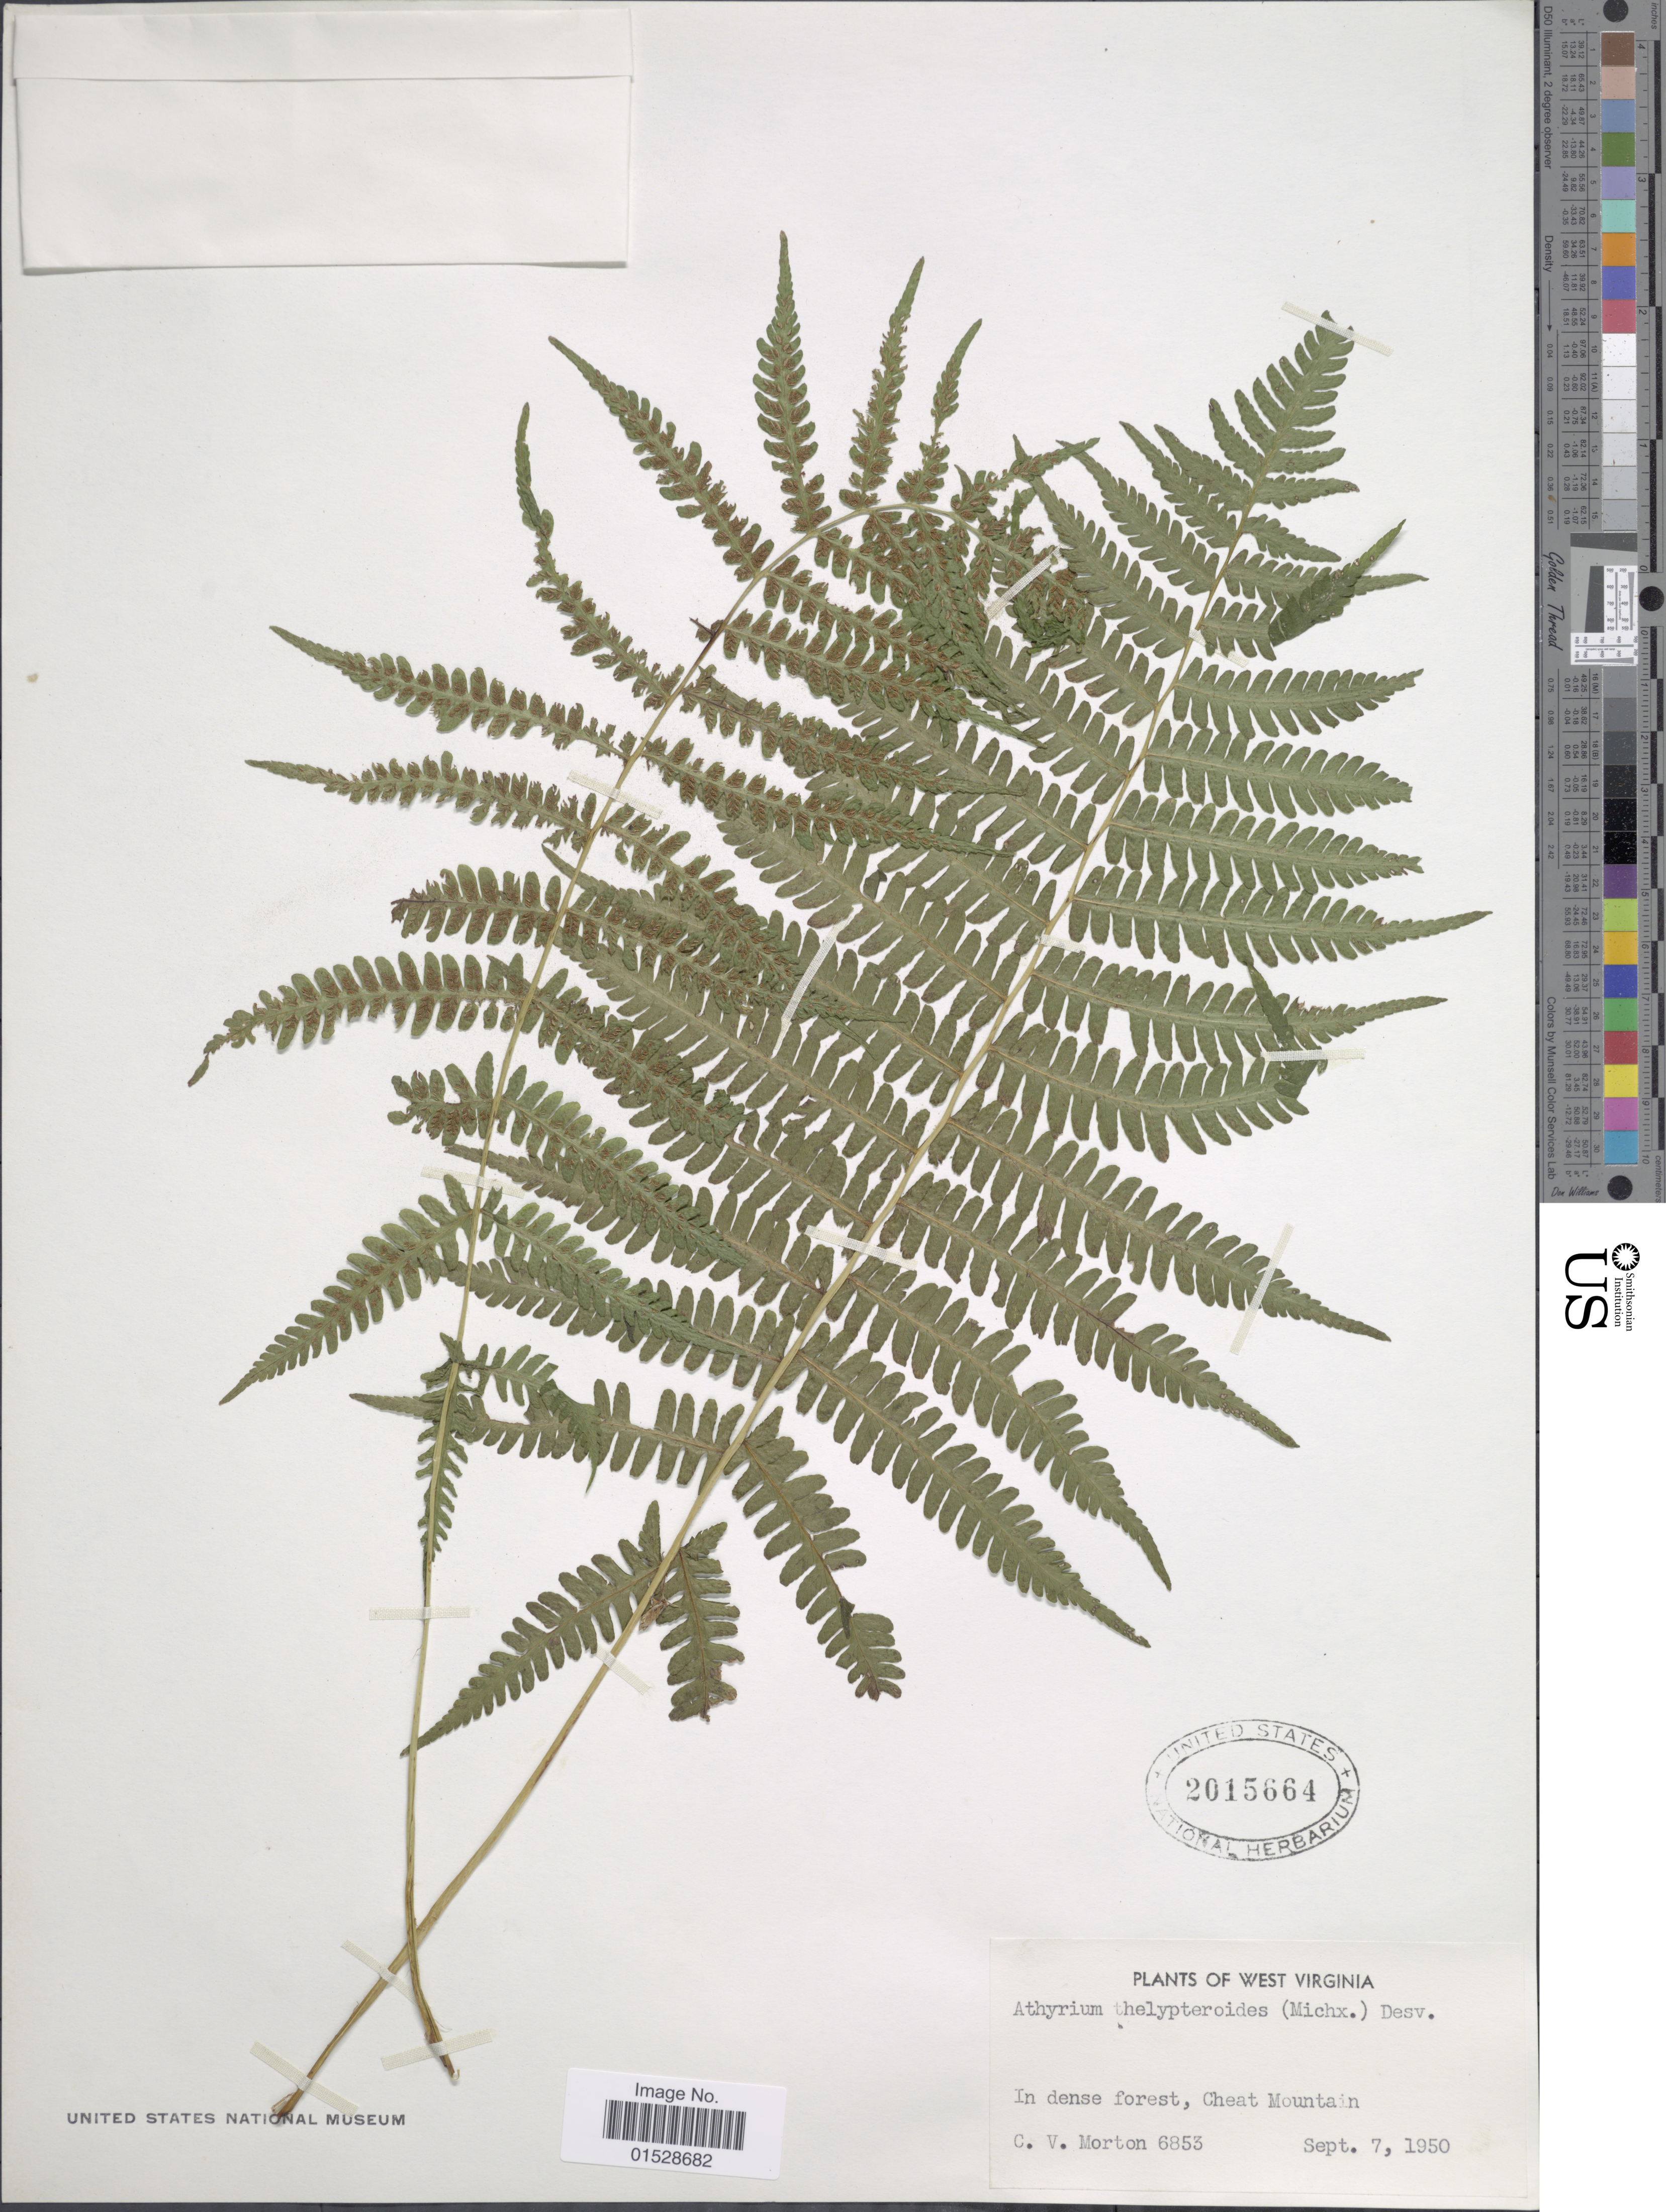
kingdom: Plantae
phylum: Tracheophyta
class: Polypodiopsida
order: Polypodiales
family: Athyriaceae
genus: Deparia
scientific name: Deparia acrostichoides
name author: (Sw.) M. Kato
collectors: C. V. Morton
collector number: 6853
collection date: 1950-09-07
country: United States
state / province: West Virginia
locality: In dense forest, Cheat Mountain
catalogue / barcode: US 2015664